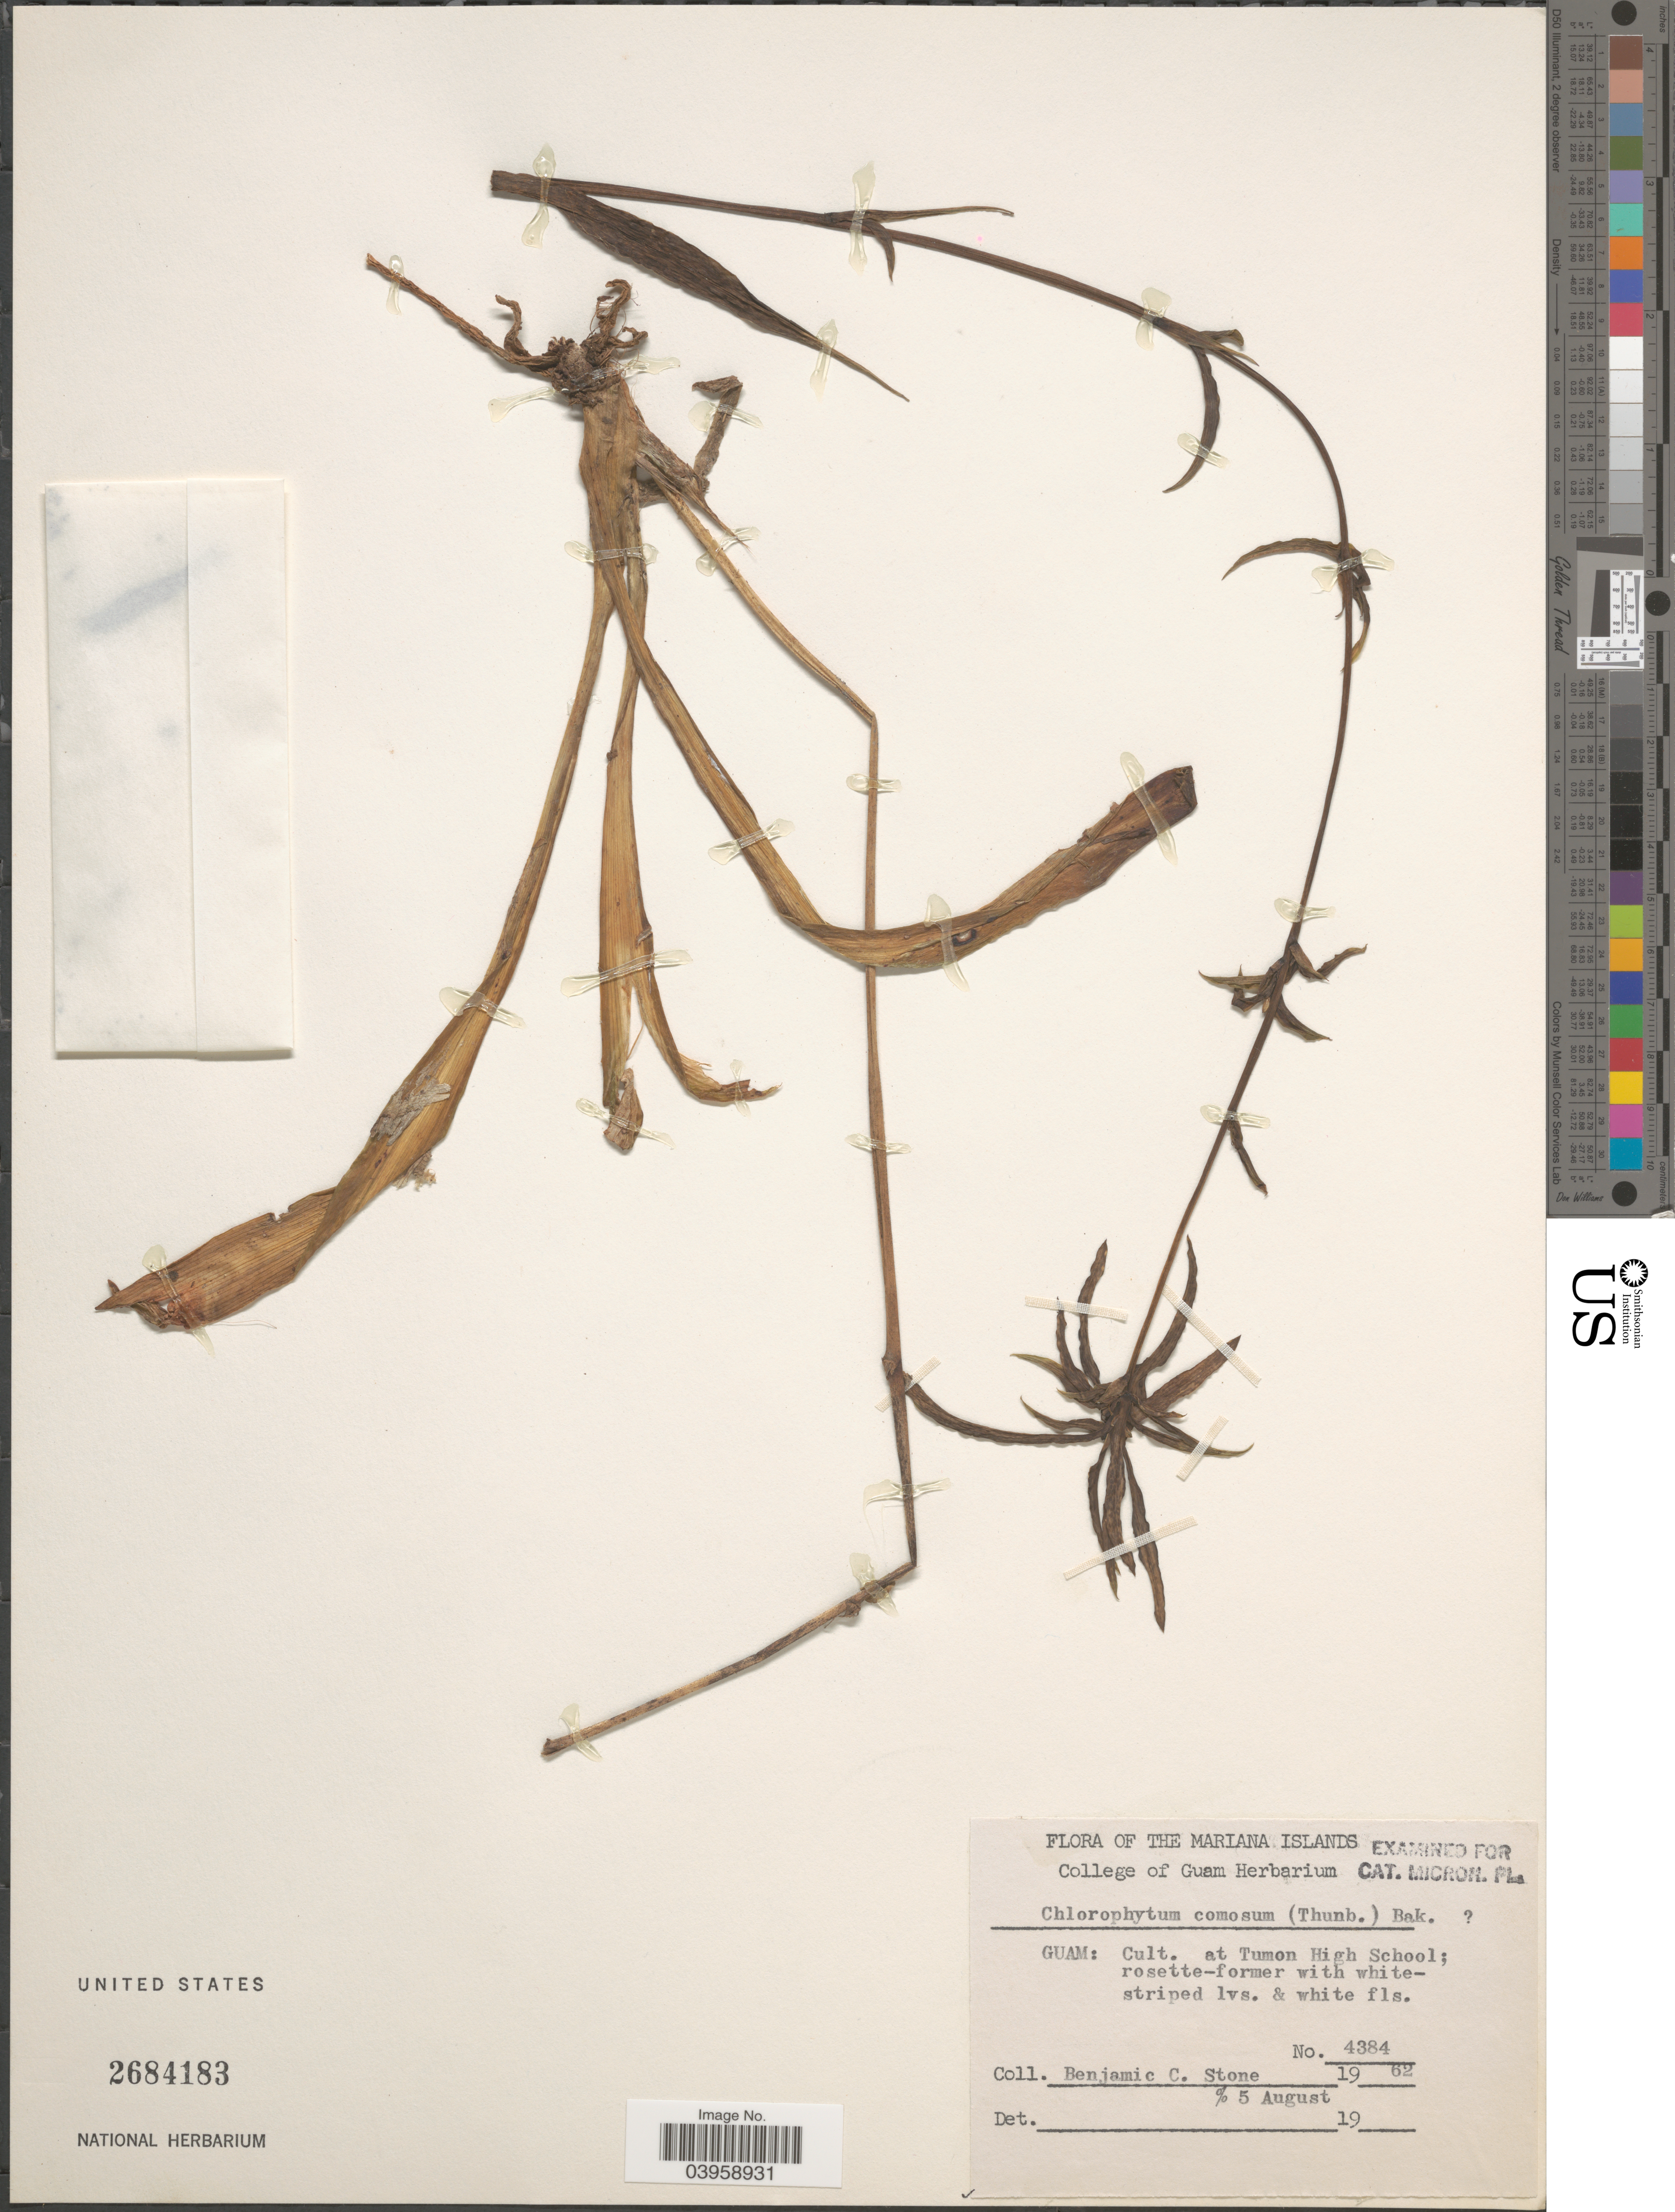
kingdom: Plantae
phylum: Tracheophyta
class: Liliopsida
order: Asparagales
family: Asparagaceae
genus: Chlorophytum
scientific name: Chlorophytum comosum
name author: (Thunb.) Jacques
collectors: B. C. Stone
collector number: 4384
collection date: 1962-08-05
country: Guam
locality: The Mariana Islands. Cult. at Tumon High School.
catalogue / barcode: US 2684183